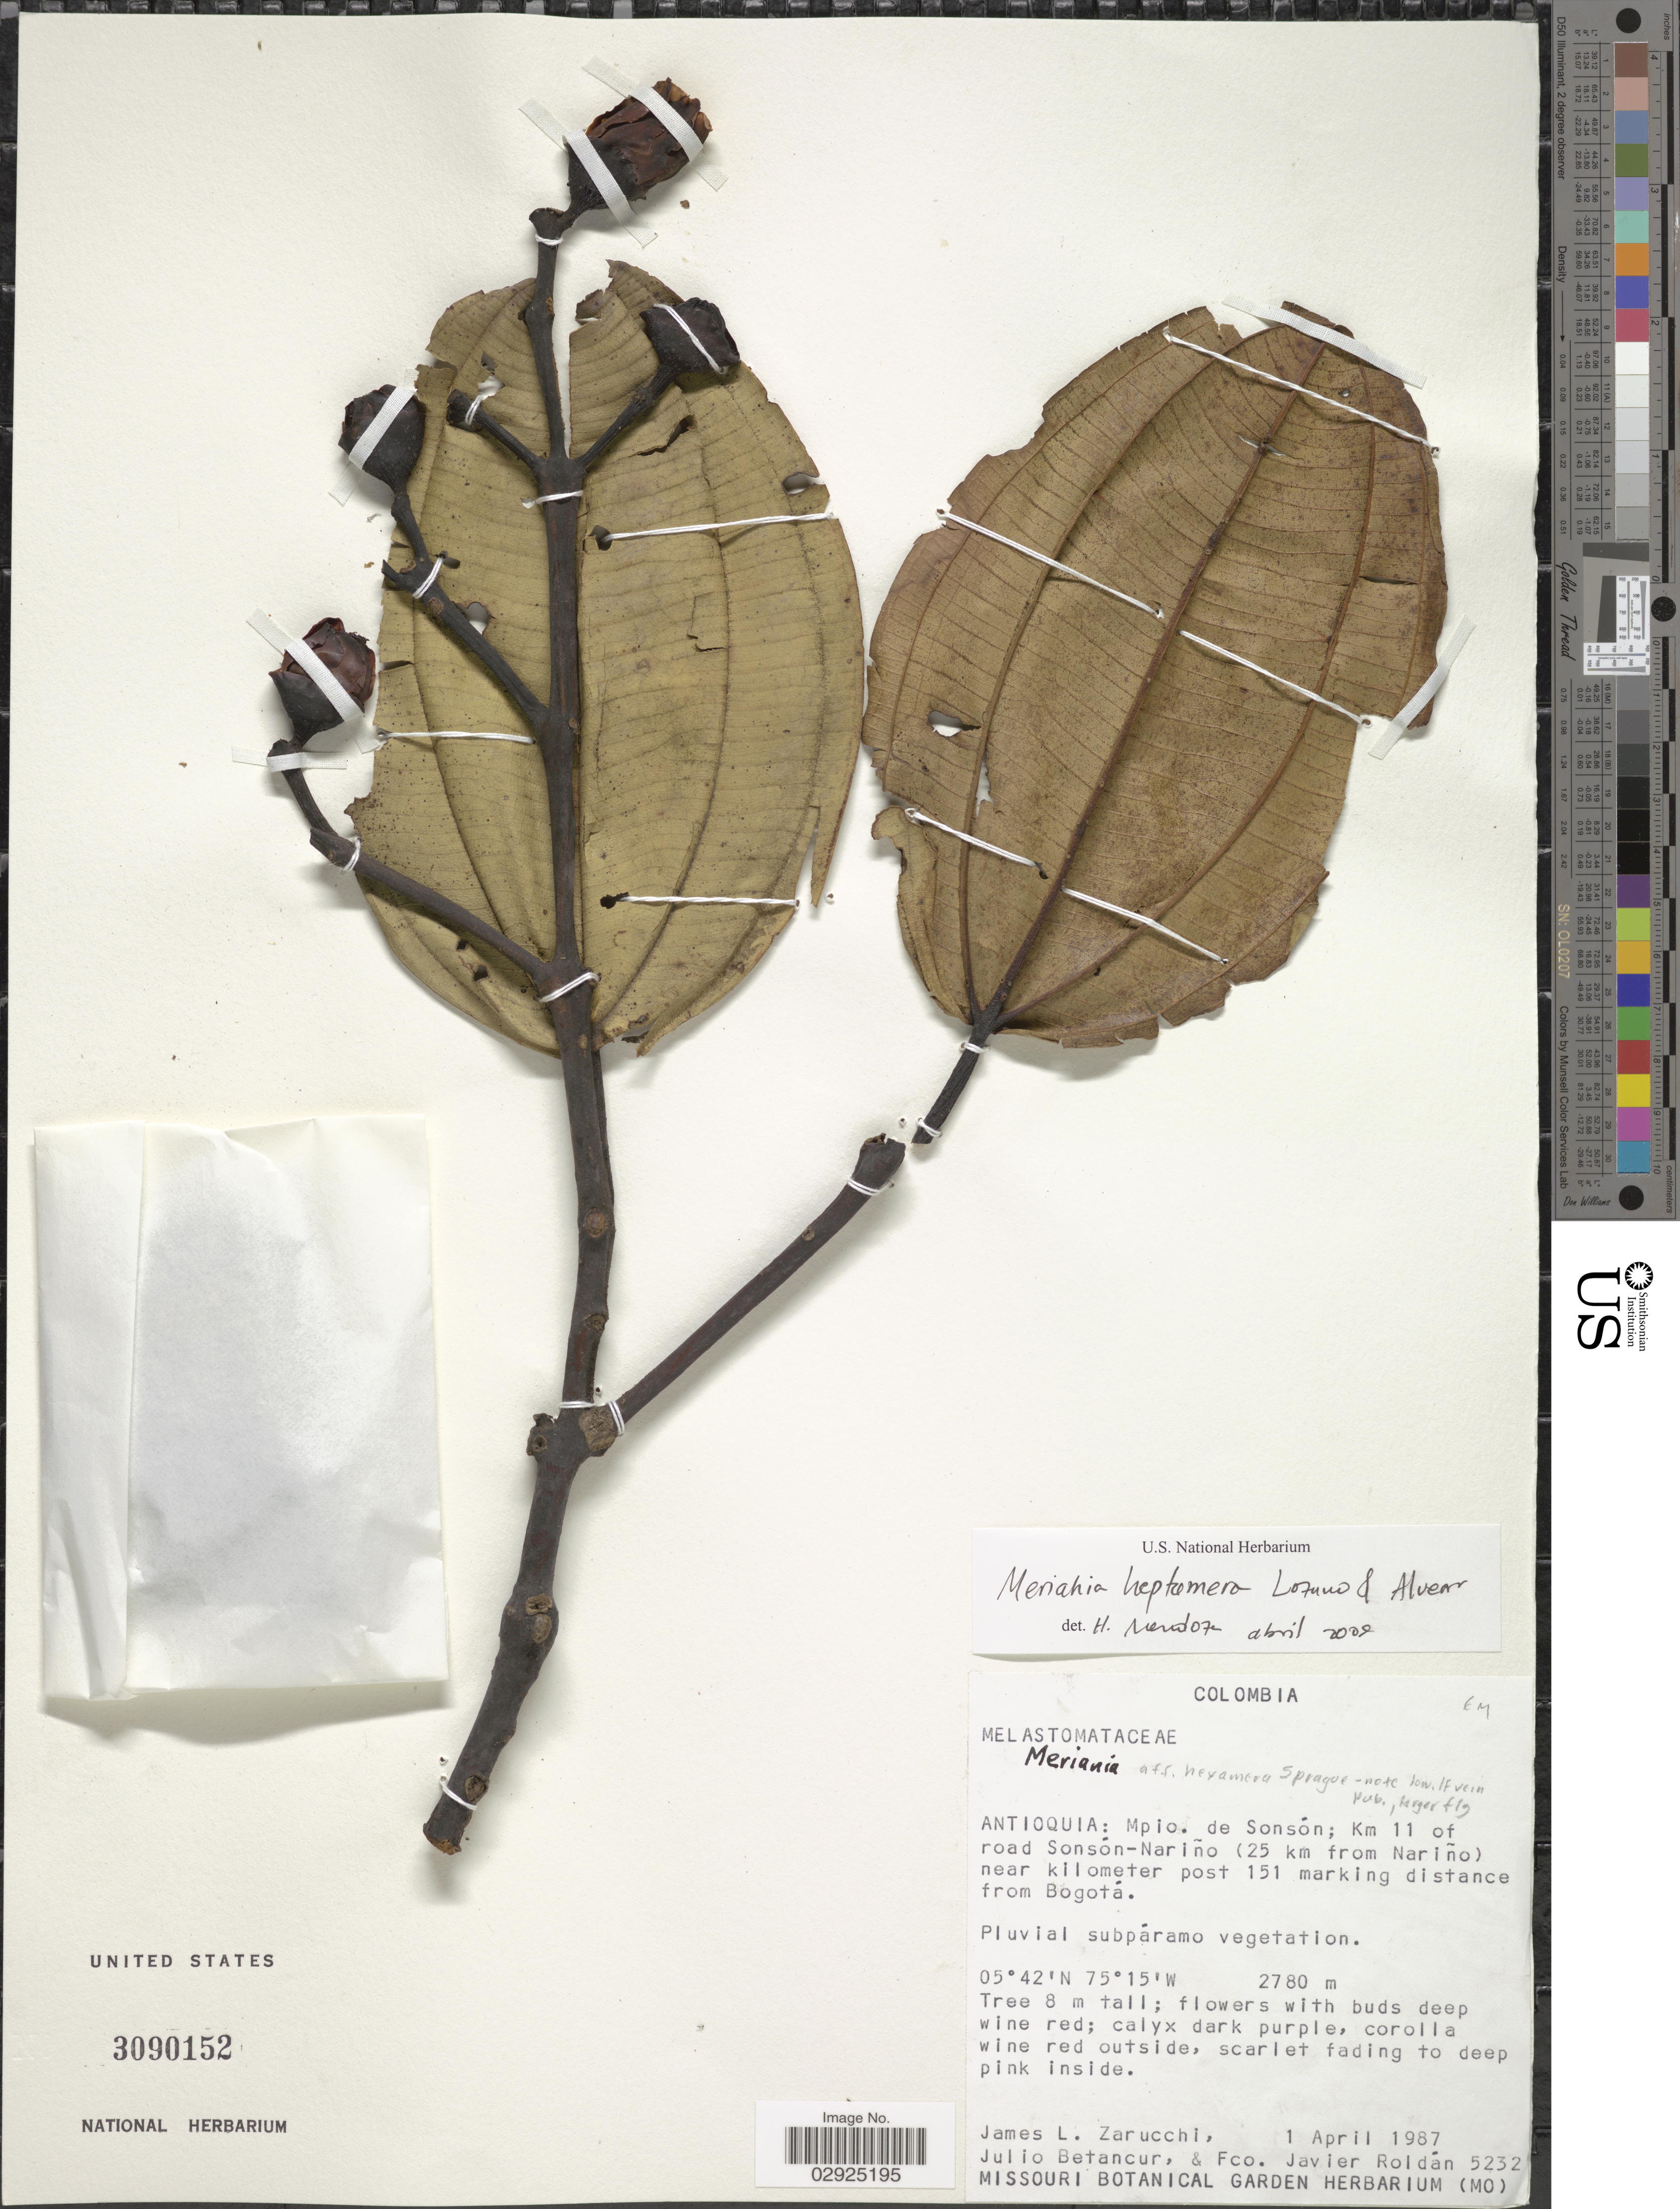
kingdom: Plantae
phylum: Tracheophyta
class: Magnoliopsida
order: Myrtales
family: Melastomataceae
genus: Meriania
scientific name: Meriania heptamera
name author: Lozano & Alvear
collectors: J. L. Zarucchi, J. Betancur & F. J. Roldán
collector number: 5232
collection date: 1987-04-01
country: Colombia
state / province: Antioquia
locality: Mpio. de Sonsón; Km 11 of road Sonsón-Nariño (25 km from Nariño) near kilometer post 151 marking distance from Bogotá.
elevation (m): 2780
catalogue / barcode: US 3090152